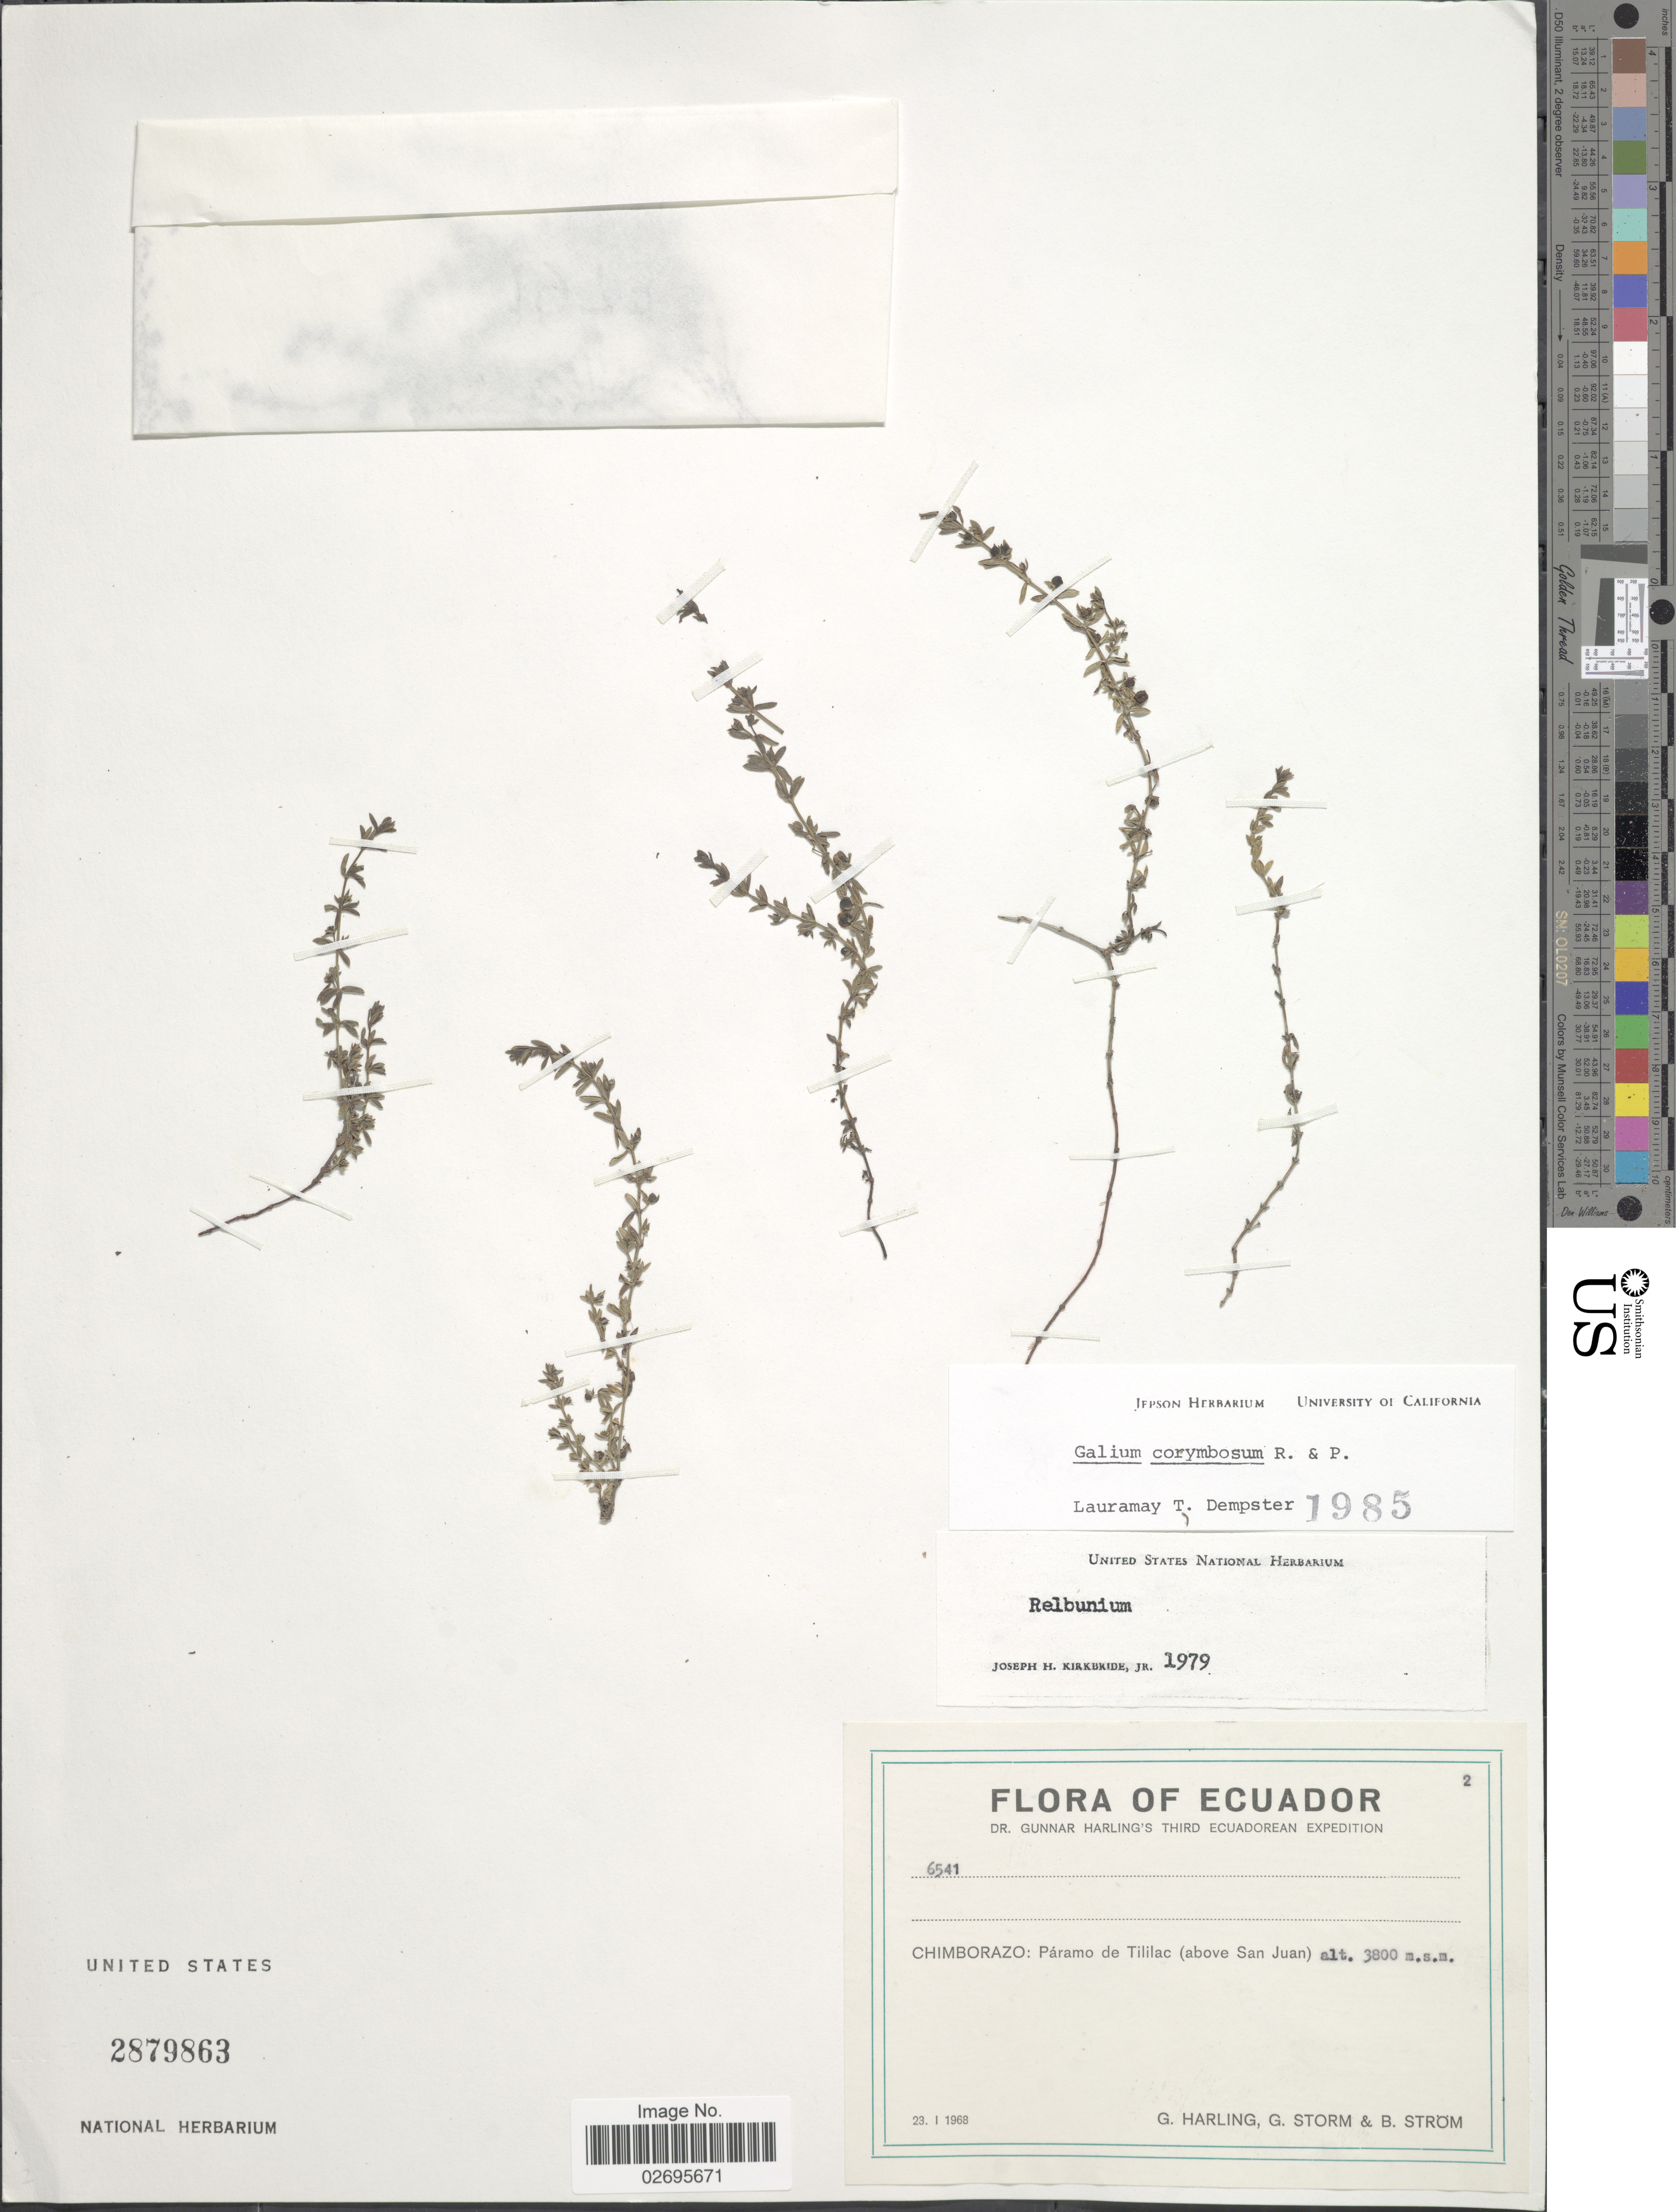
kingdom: Plantae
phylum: Tracheophyta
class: Magnoliopsida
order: Gentianales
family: Rubiaceae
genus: Galium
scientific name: Galium corymbosum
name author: Ruiz & Pav.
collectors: G. Harling, G. Storm & B. Ström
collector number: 6541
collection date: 1968-01-23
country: Ecuador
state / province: Chimborazo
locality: Chimborazo: Paramo de Tililac (above San Juan)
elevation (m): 3800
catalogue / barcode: US 2879863